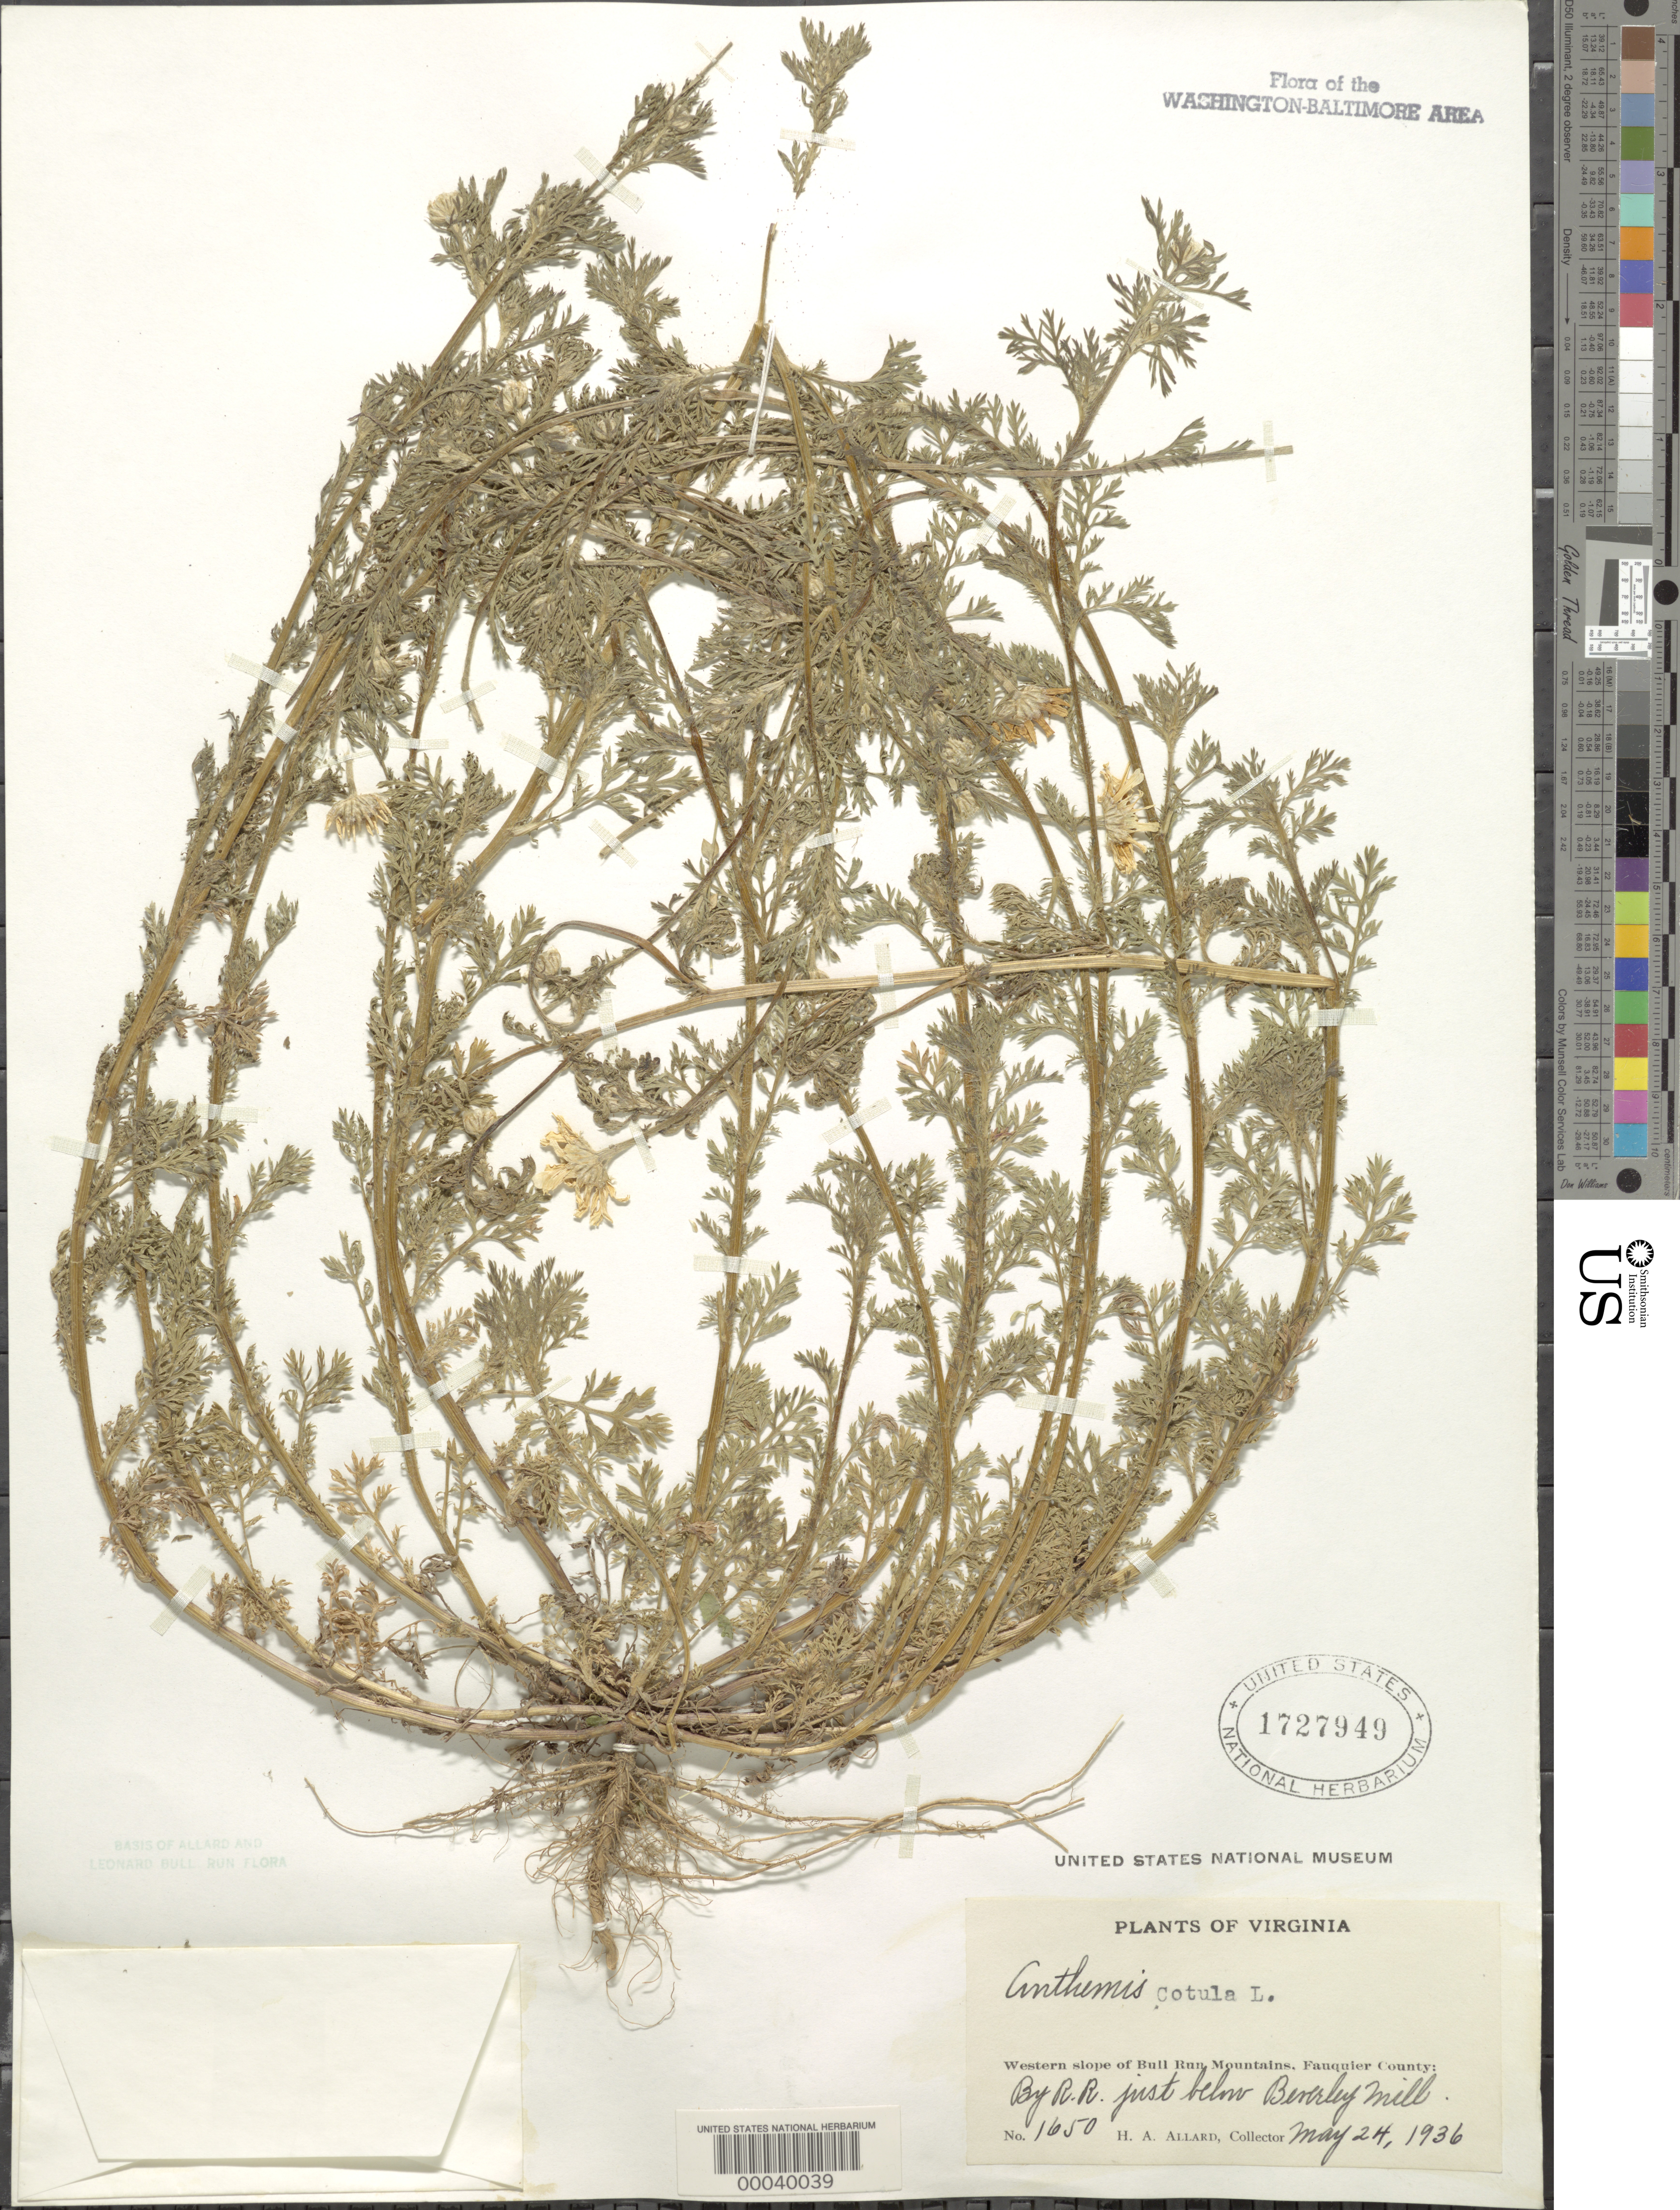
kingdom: Plantae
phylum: Tracheophyta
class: Magnoliopsida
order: Asterales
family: Asteraceae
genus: Anthemis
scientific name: Anthemis cotula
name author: L.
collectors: H. A. Allard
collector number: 1650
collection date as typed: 24 May 1936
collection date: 1936-05-24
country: United States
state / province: Virginia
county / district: Fauquier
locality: Below Beverley Mill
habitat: Railroad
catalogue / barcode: US 1727949